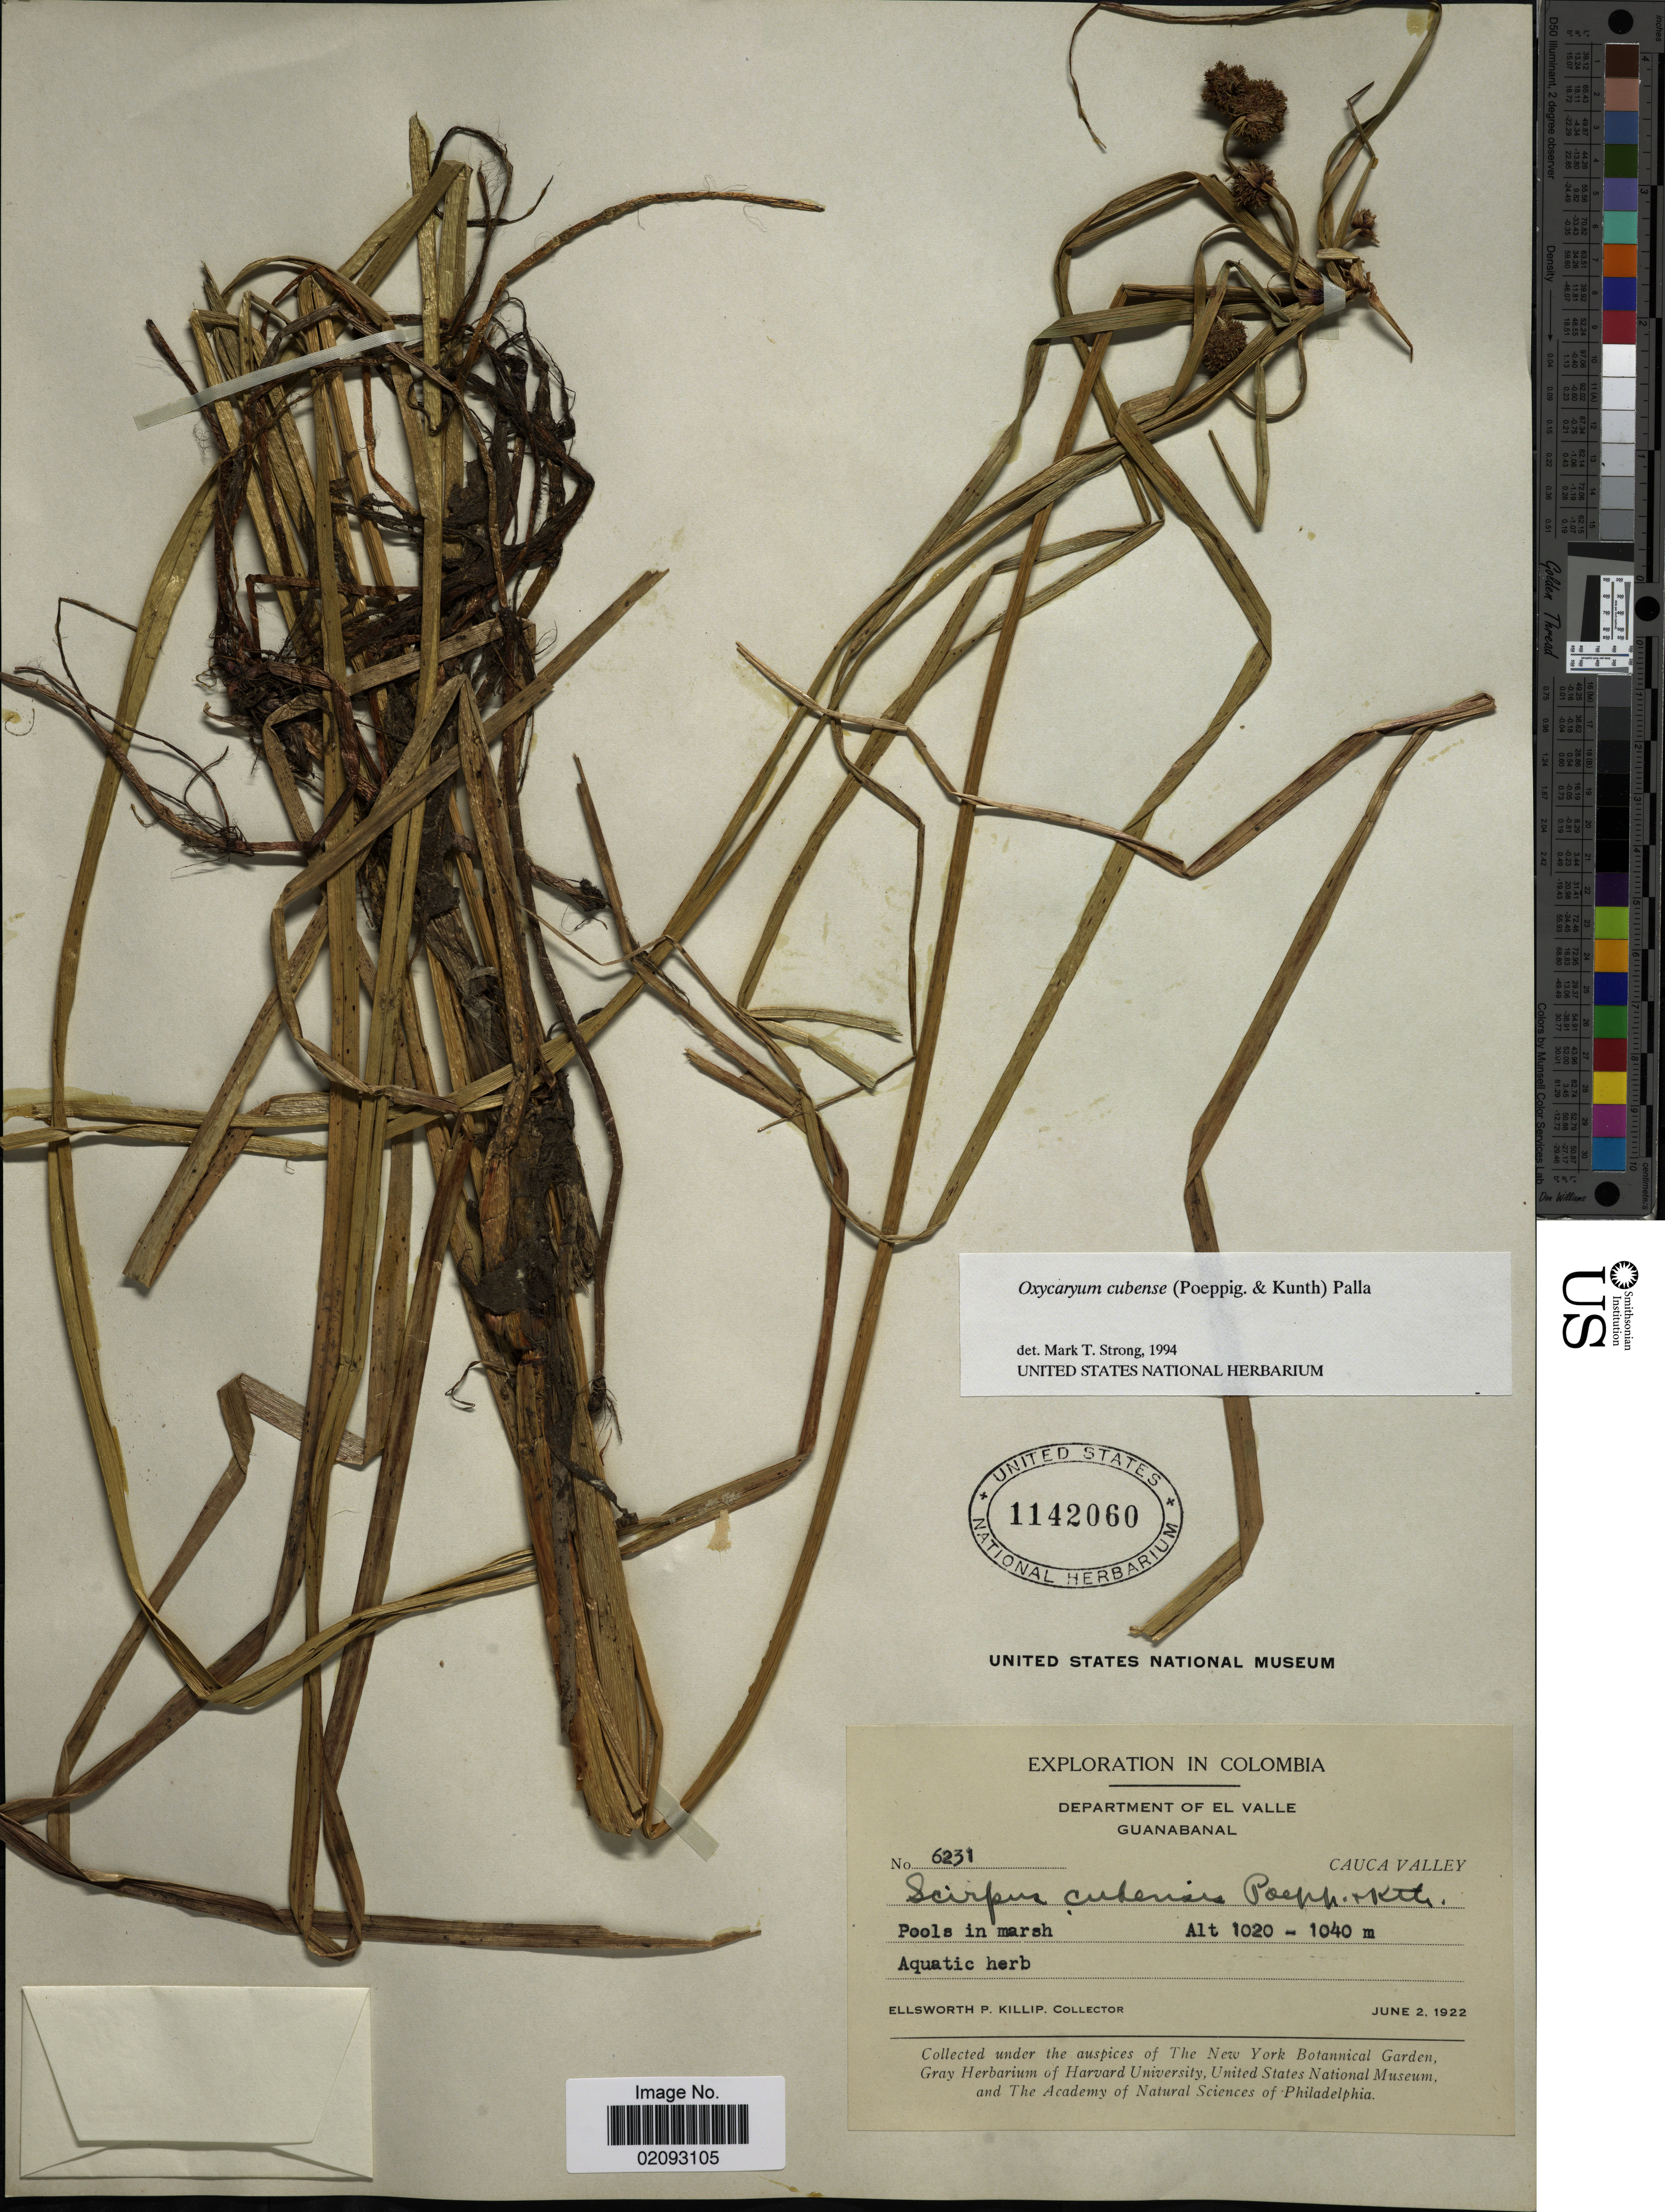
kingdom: Plantae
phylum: Tracheophyta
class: Liliopsida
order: Poales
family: Cyperaceae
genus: Cyperus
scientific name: Cyperus blepharoleptos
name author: Steud.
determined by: Strong, M. T., (US), Smithsonian Institution - National Museum of Natural History (UNITED STATES)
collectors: E. P. Killip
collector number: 6231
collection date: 1922-06-02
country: Colombia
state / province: Cauca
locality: Department of El Valle Guanabanal, Cauca Valley, Pools in marsh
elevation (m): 1020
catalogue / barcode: US 1142060